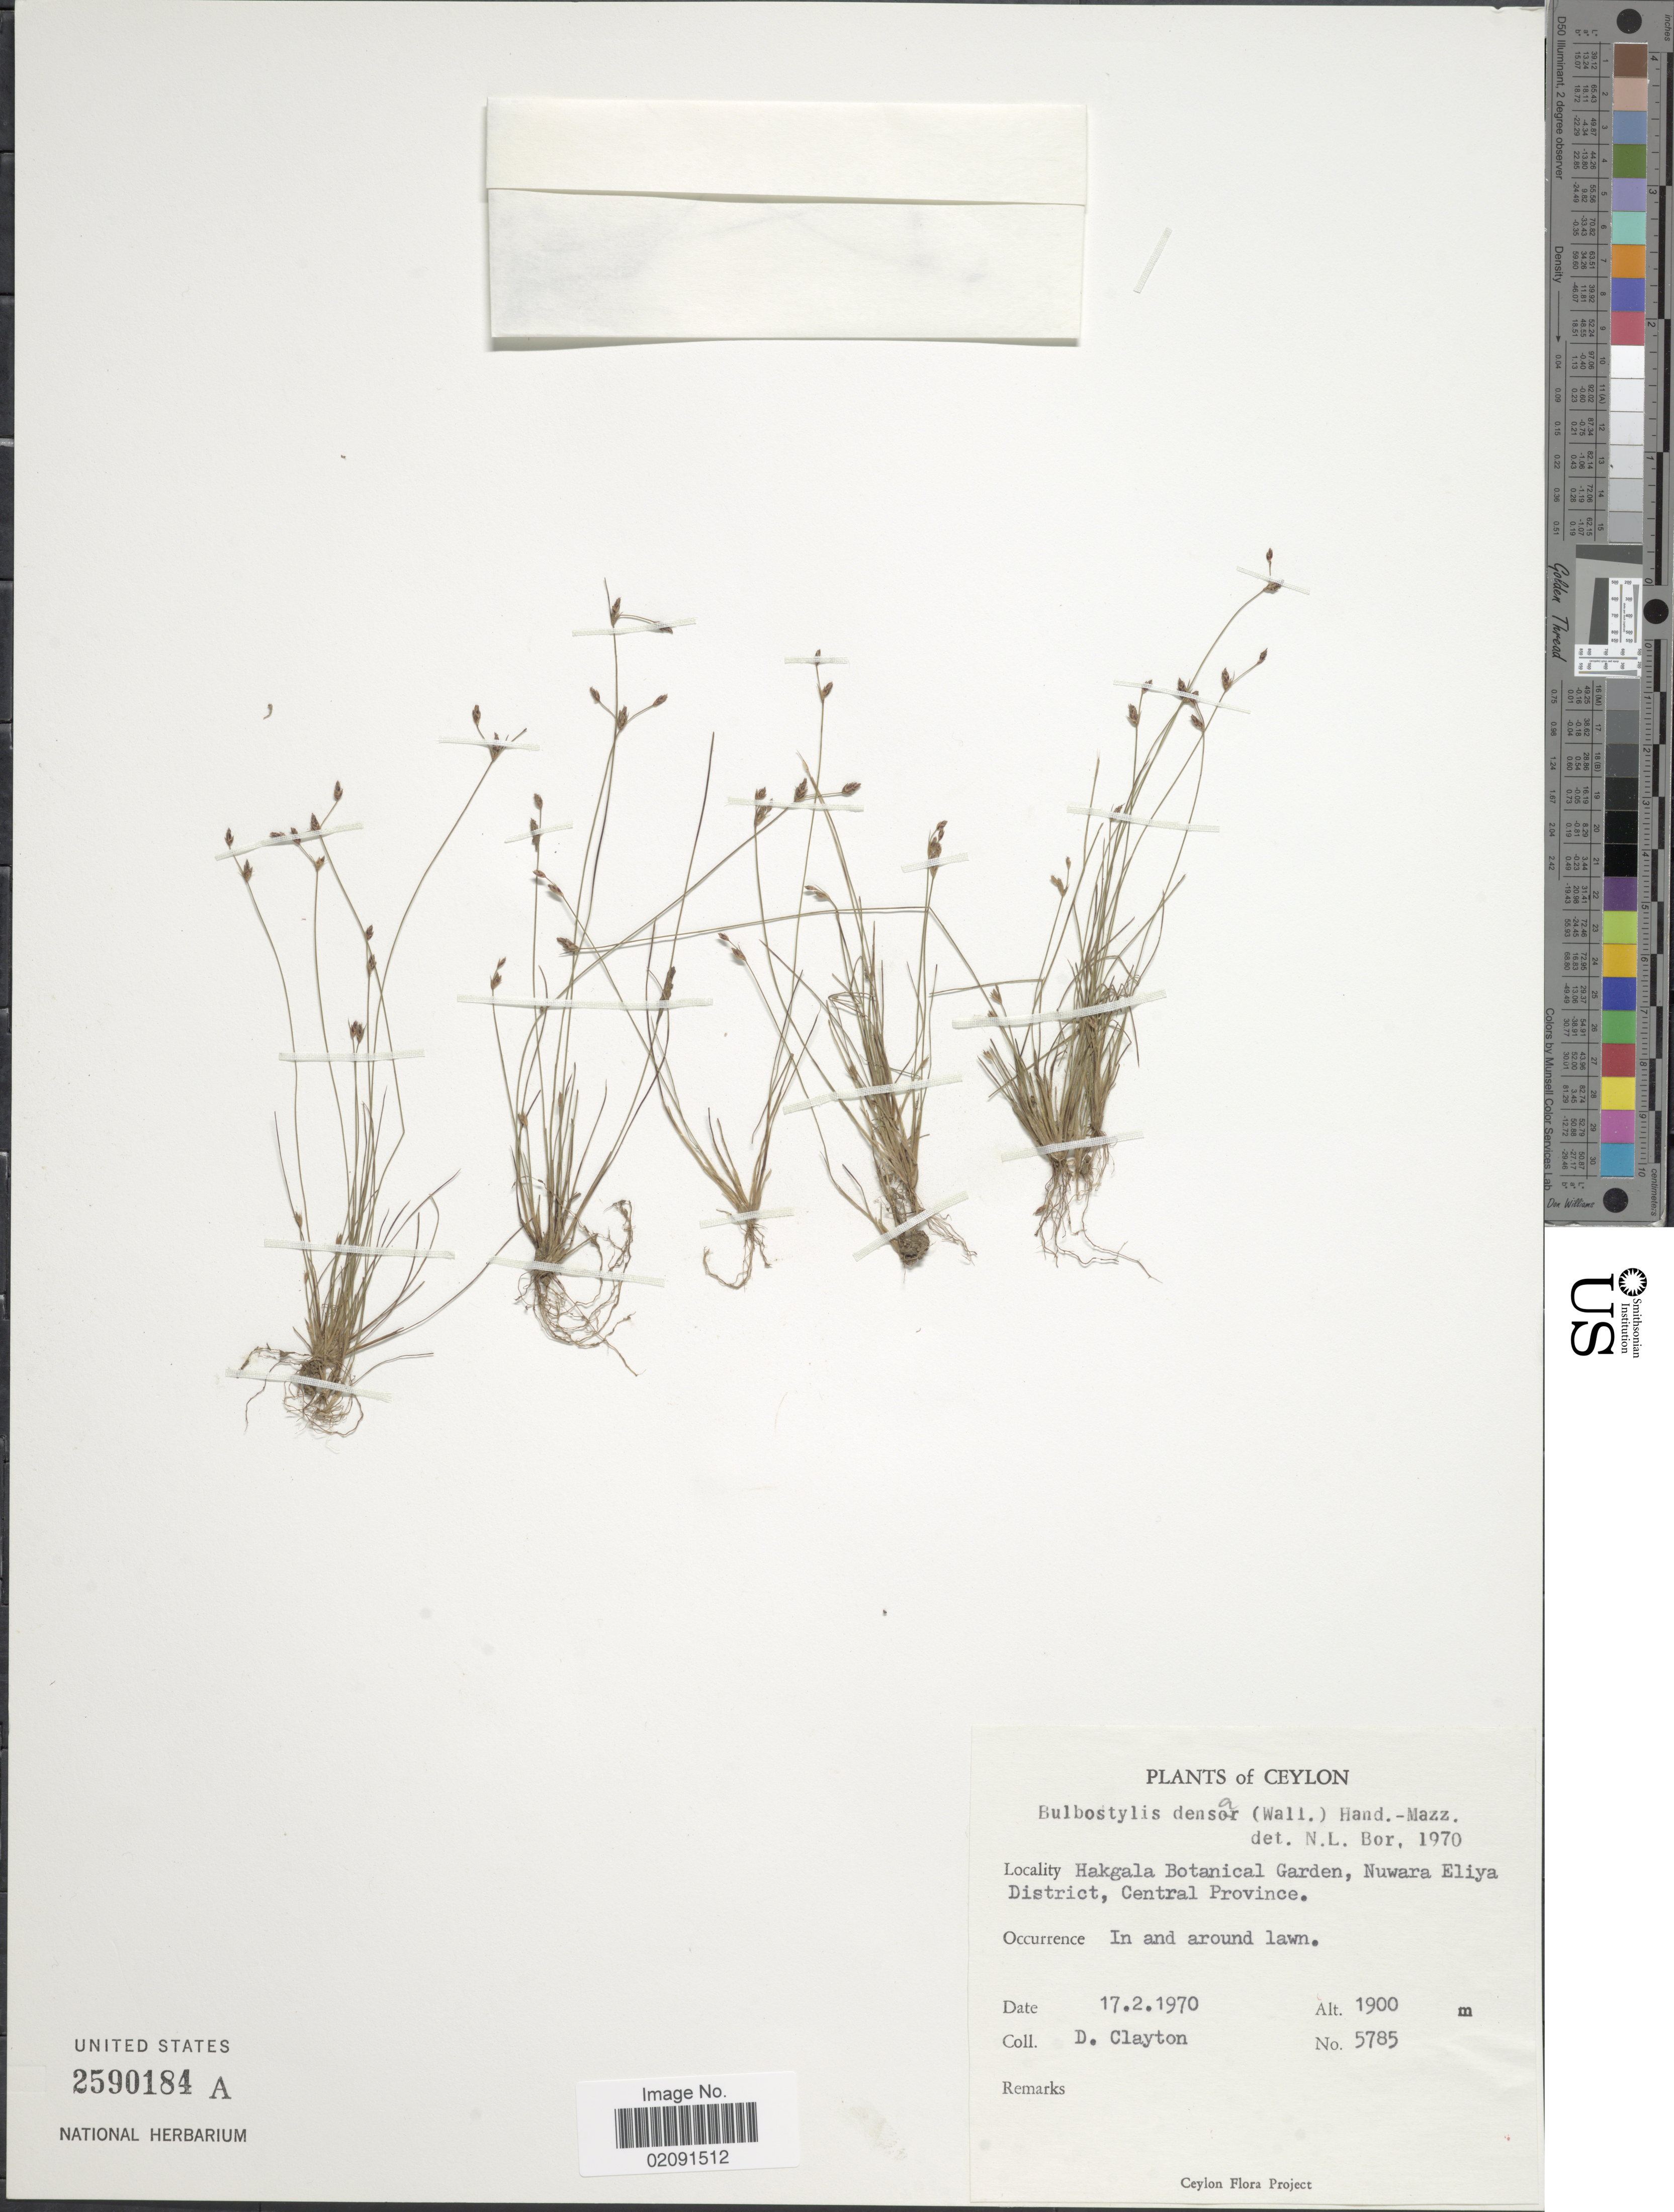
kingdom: Plantae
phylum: Tracheophyta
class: Liliopsida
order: Poales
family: Cyperaceae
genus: Bulbostylis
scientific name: Bulbostylis densa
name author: (Wall.) Hand.-Mazz.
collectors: D. Clayton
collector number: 5785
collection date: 1970-02-17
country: Sri Lanka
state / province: Central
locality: Hakgala Botanical Garden, Nuwara Eliya District, in and around lawn.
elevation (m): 1900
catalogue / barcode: US 2590184A